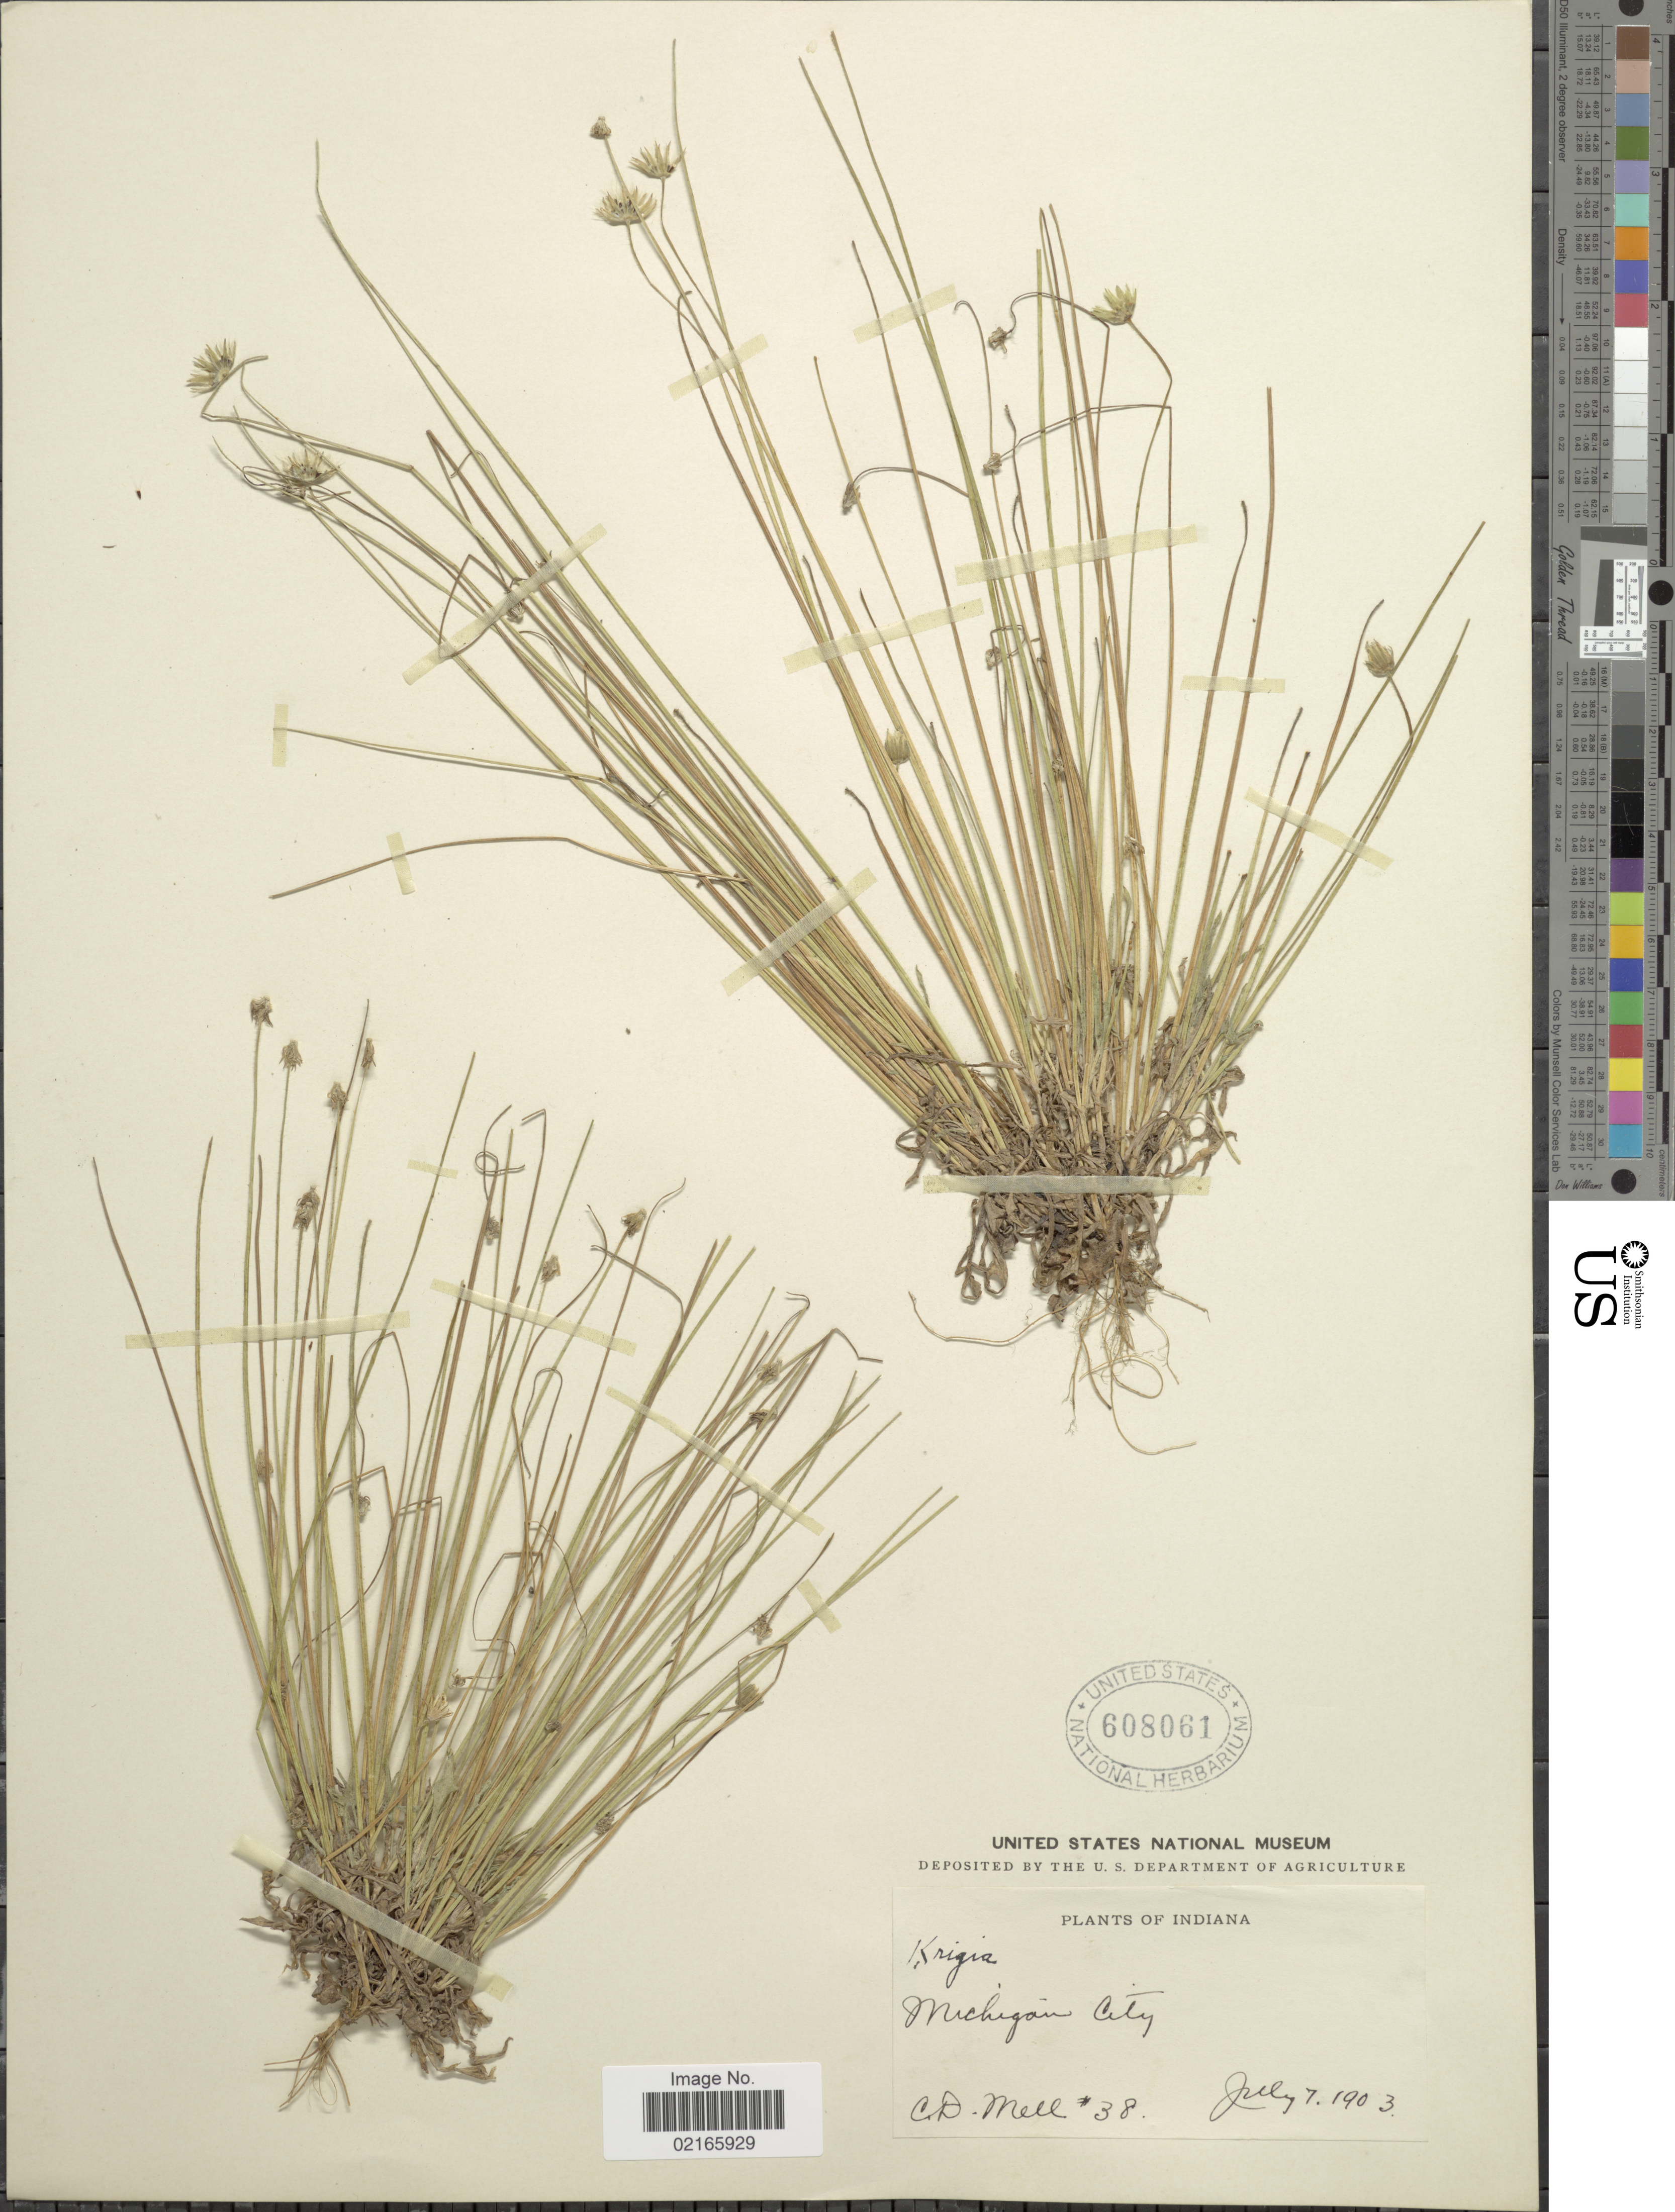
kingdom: Plantae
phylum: Tracheophyta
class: Magnoliopsida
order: Asterales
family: Asteraceae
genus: Krigia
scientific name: Krigia virginica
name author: (L.) Willd.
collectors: C. D. Mell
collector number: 38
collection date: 1903-07-07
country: United States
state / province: Indiana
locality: Michigan County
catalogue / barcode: US 608061